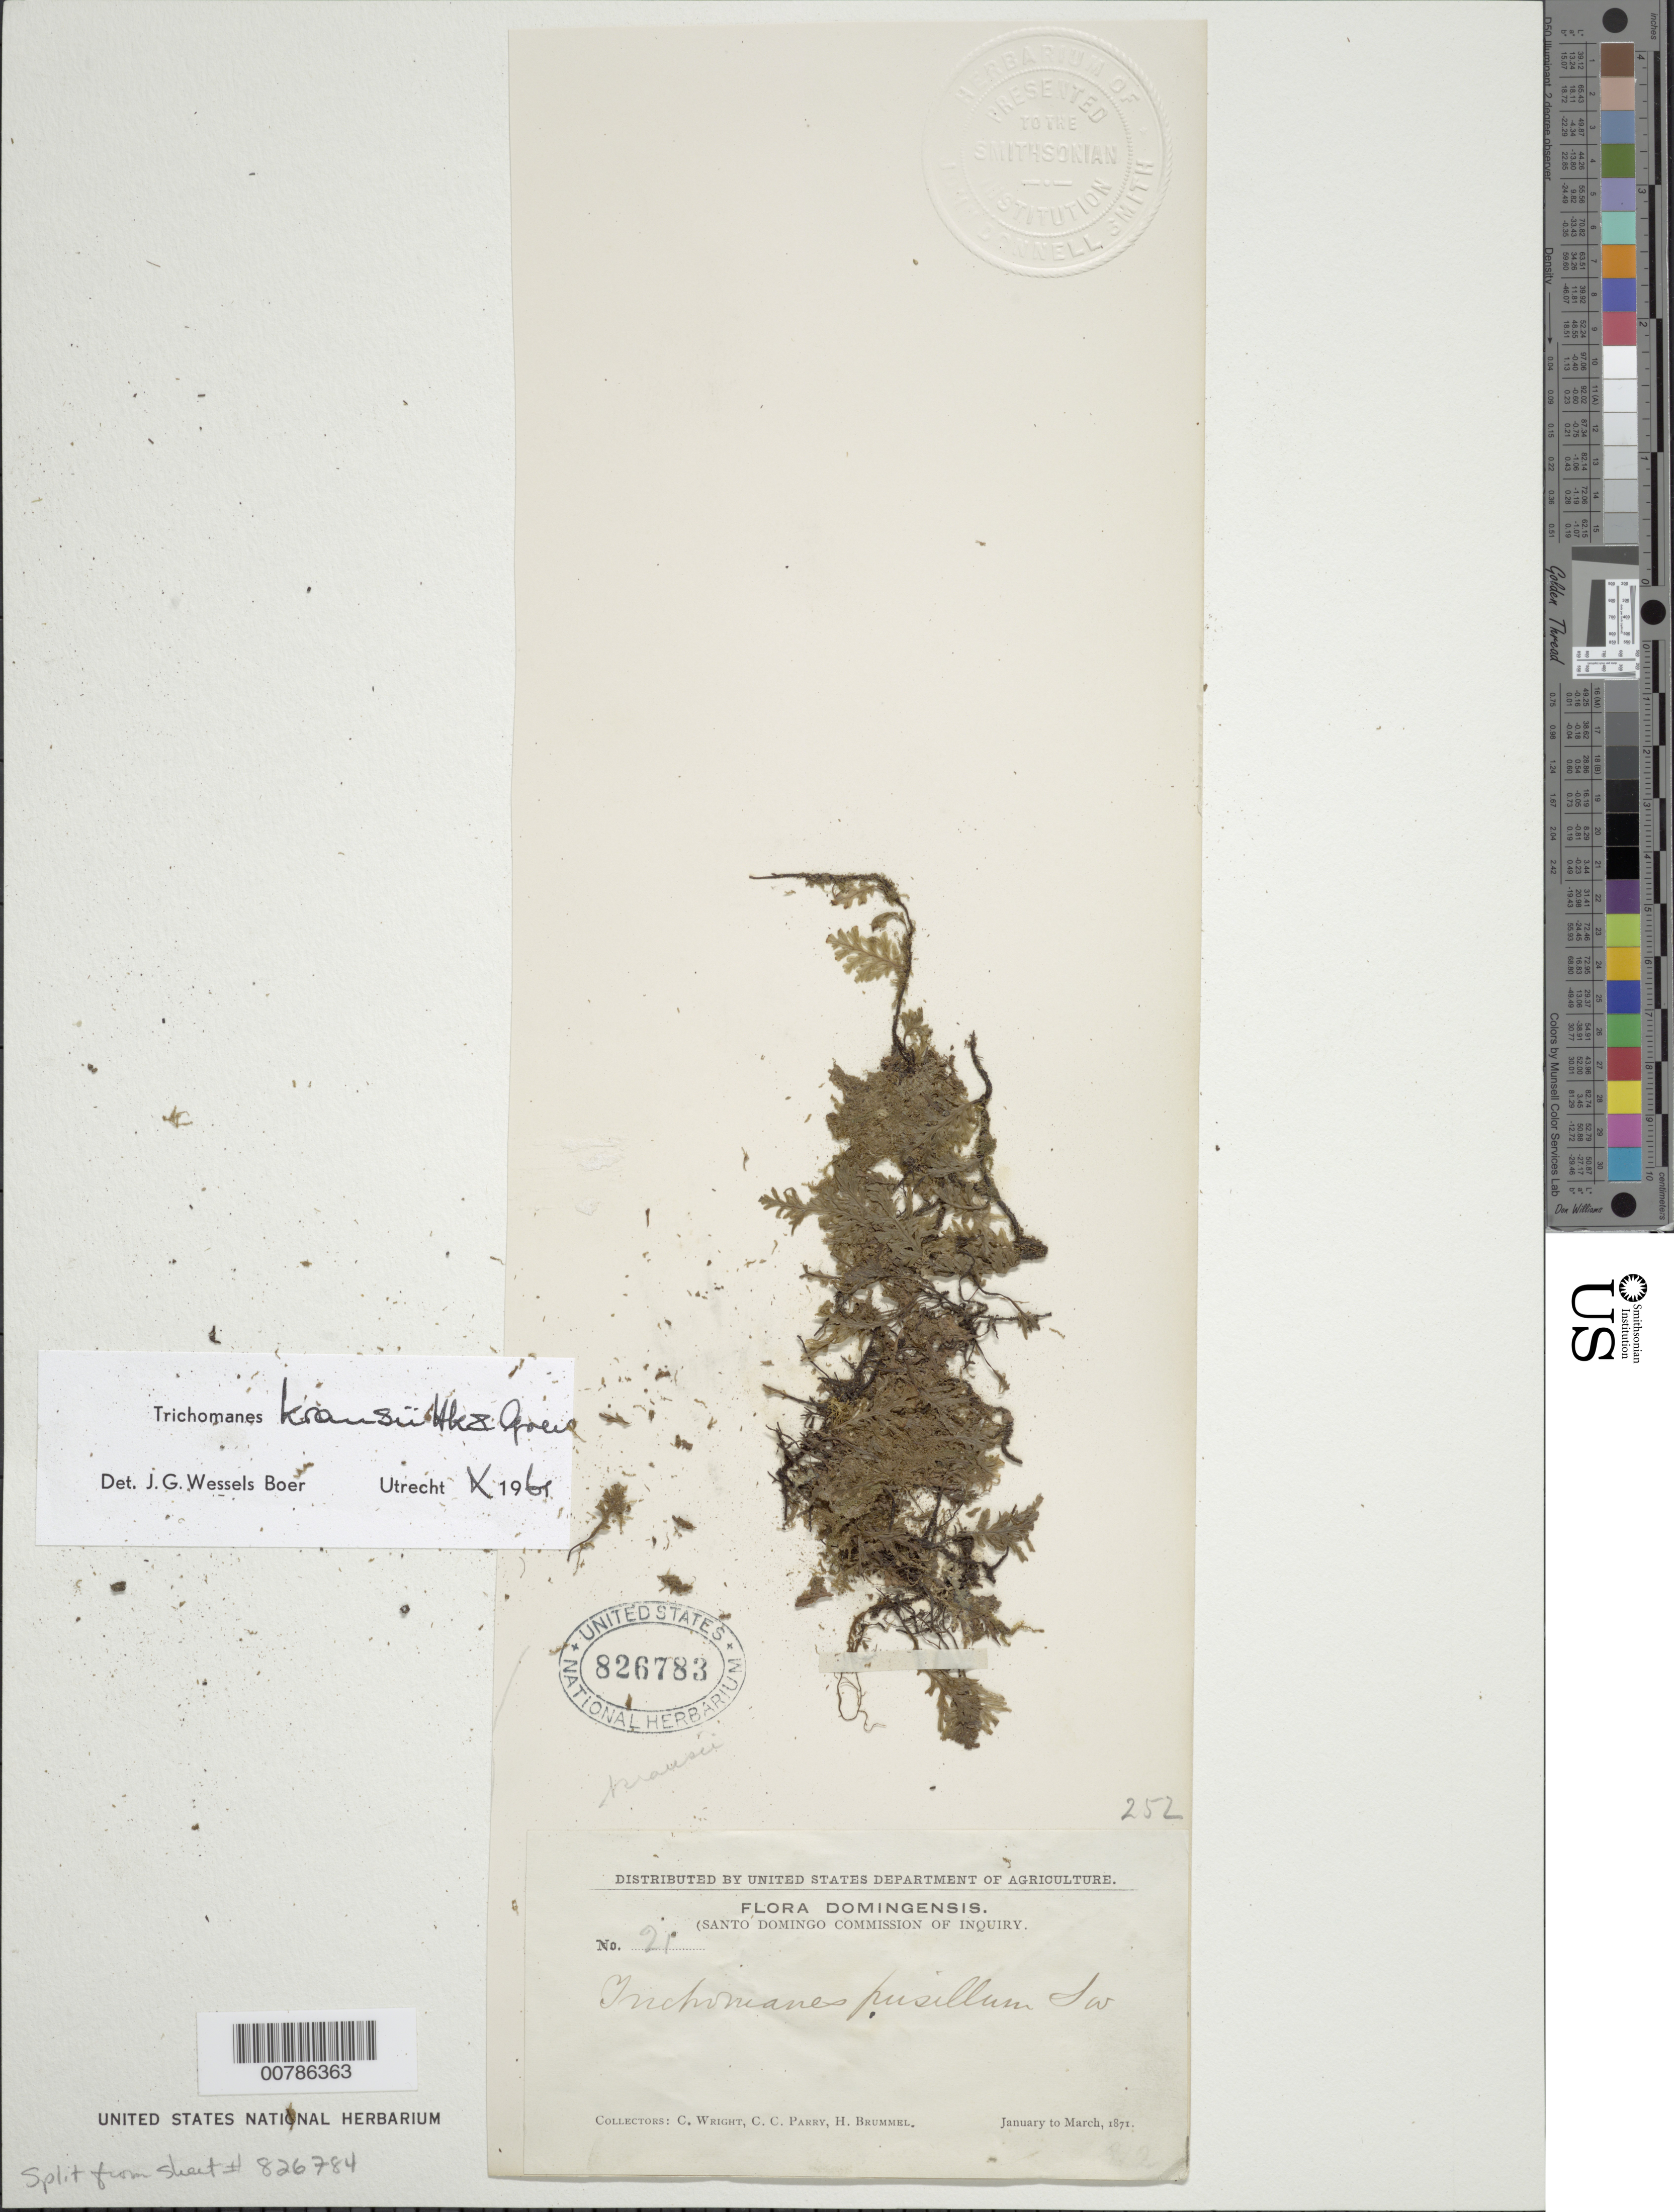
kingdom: Plantae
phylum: Tracheophyta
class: Polypodiopsida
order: Hymenophyllales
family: Hymenophyllaceae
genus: Didymoglossum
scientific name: Didymoglossum kraussii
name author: (Hook. & Grev.) C. Presl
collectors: C. Wright, C. C. Parry & H. Brummel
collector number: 21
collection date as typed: Jan 1871 to -- Mar 1871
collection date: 1871-01/1871-03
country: Dominican Republic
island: Hispaniola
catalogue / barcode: US 826783